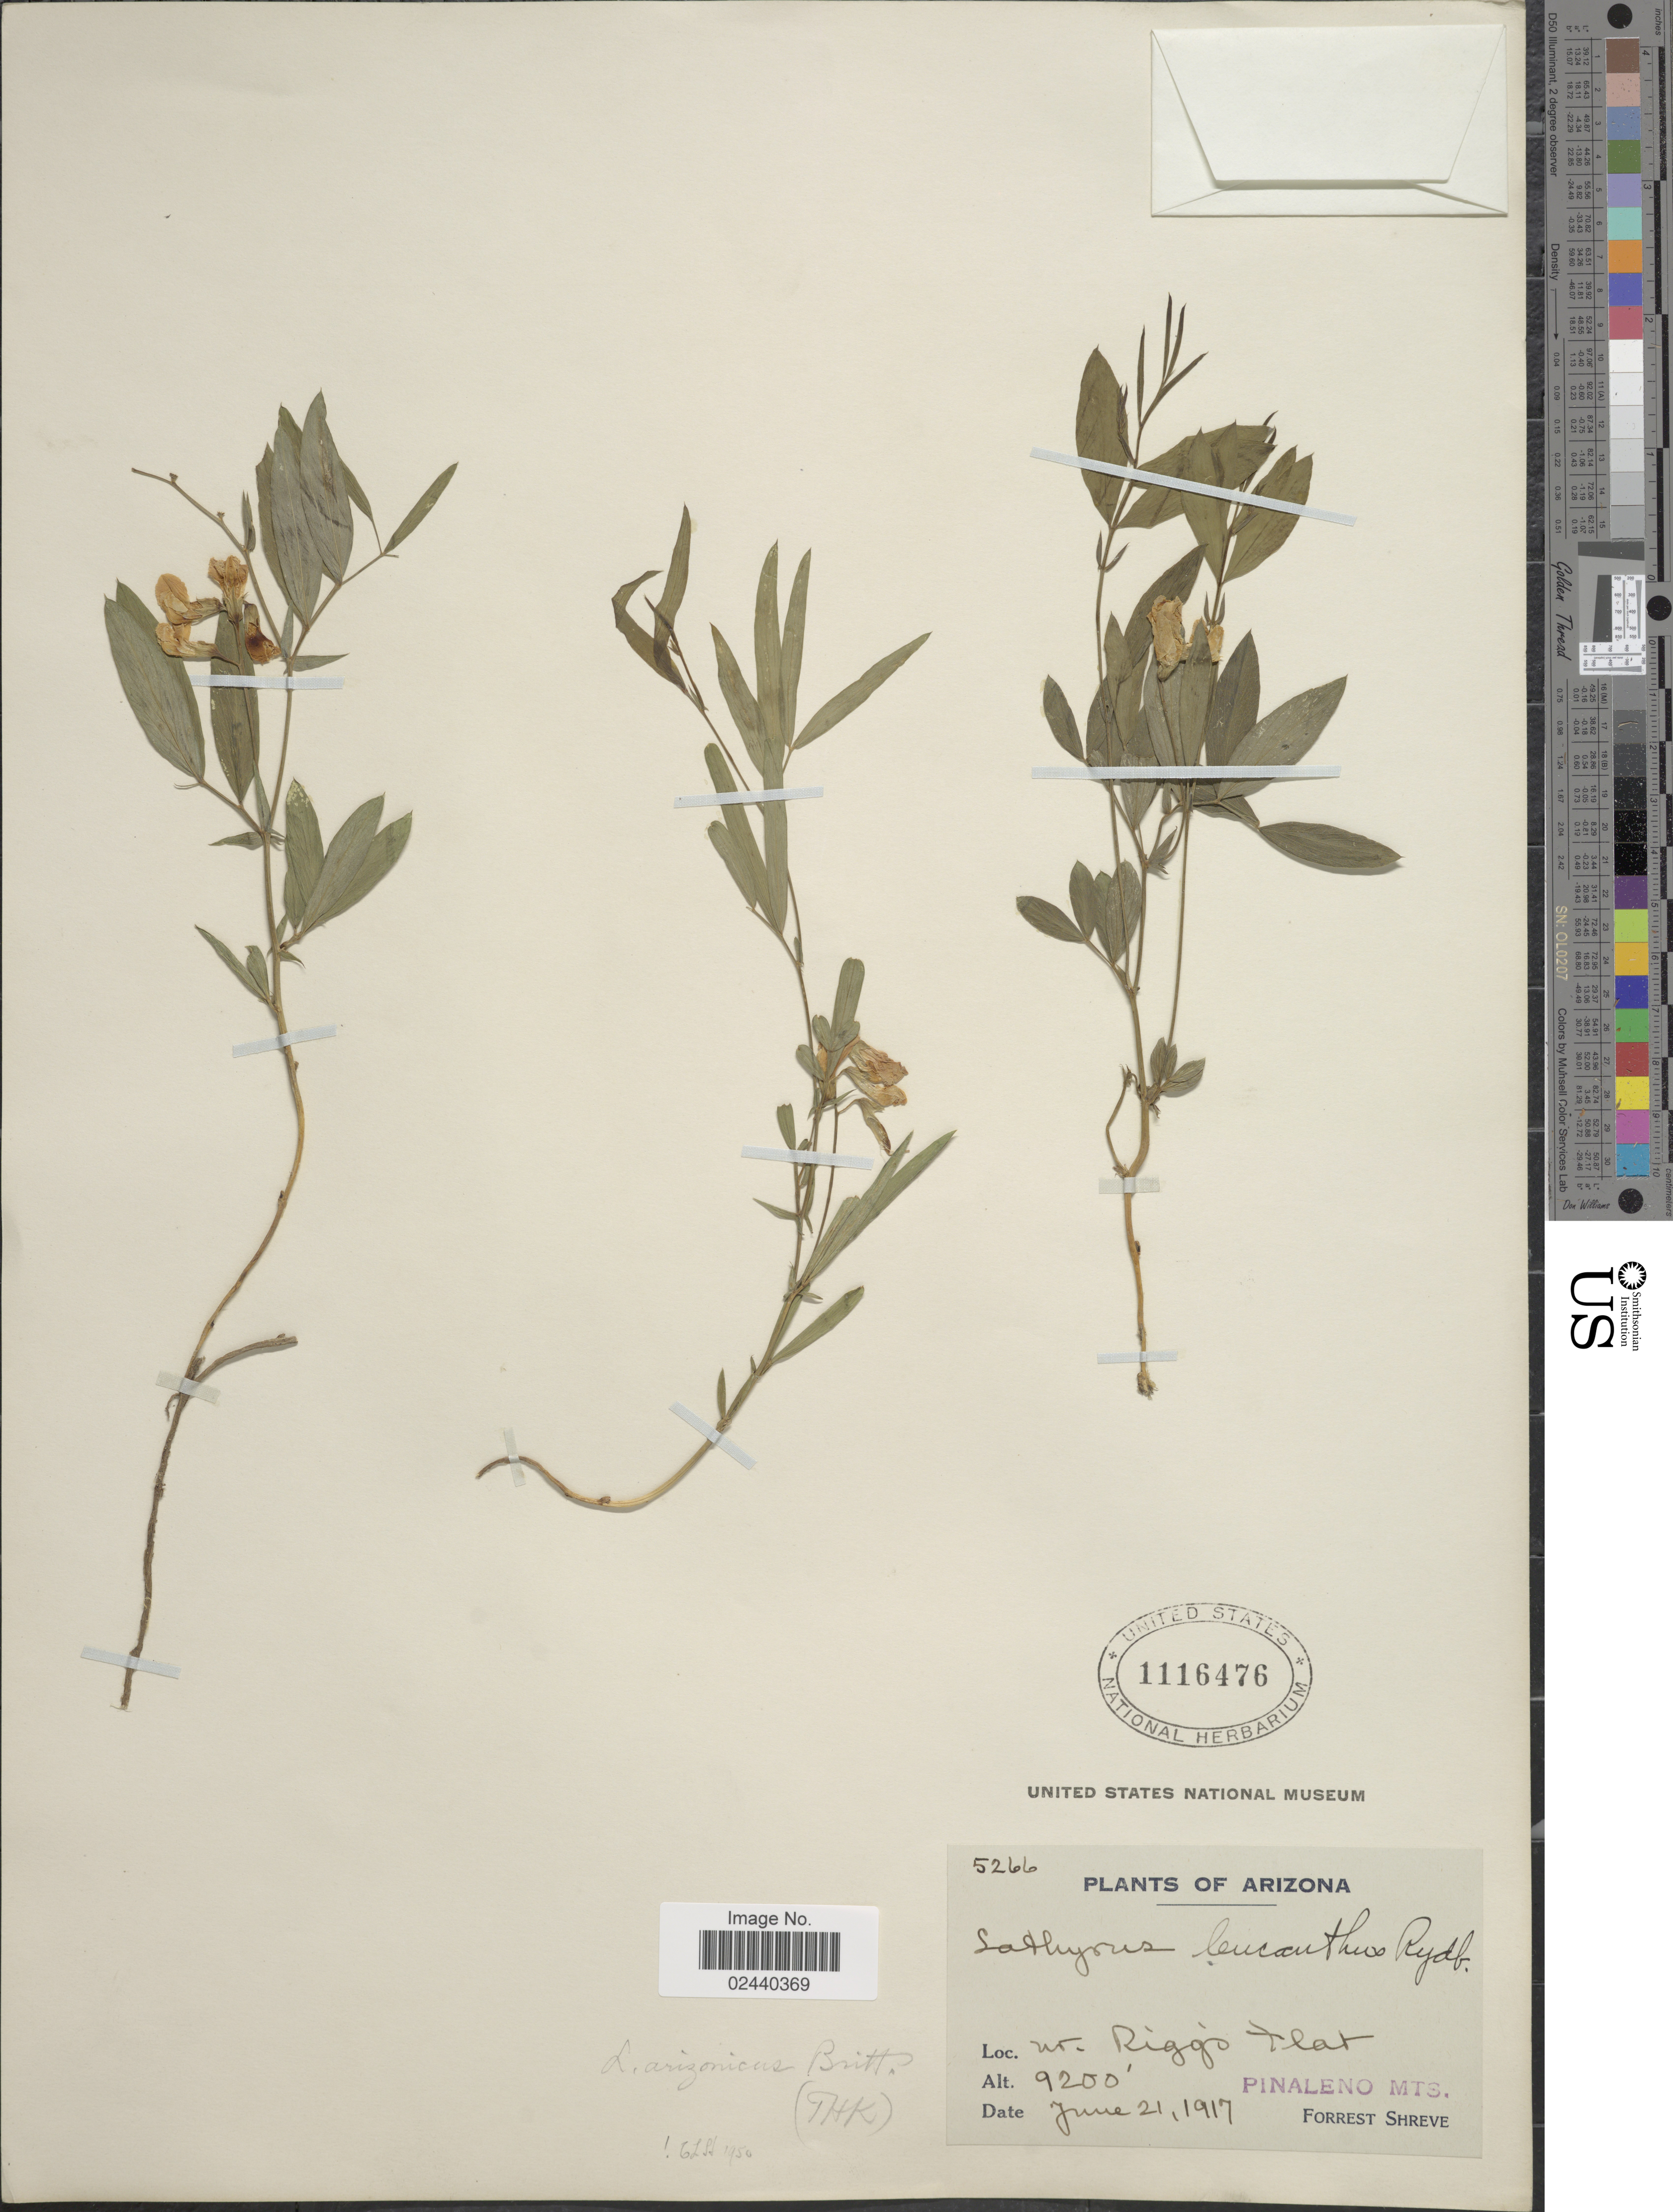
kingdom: Plantae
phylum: Tracheophyta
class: Magnoliopsida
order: Fabales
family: Fabaceae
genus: Lathyrus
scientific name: Lathyrus arizonicus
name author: Britton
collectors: F. Shreve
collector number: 5266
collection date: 1917-06-21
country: United States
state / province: Arizona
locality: Nr. Rigg's Flat. Pinaleno Mts.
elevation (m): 2804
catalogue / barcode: US 1116476